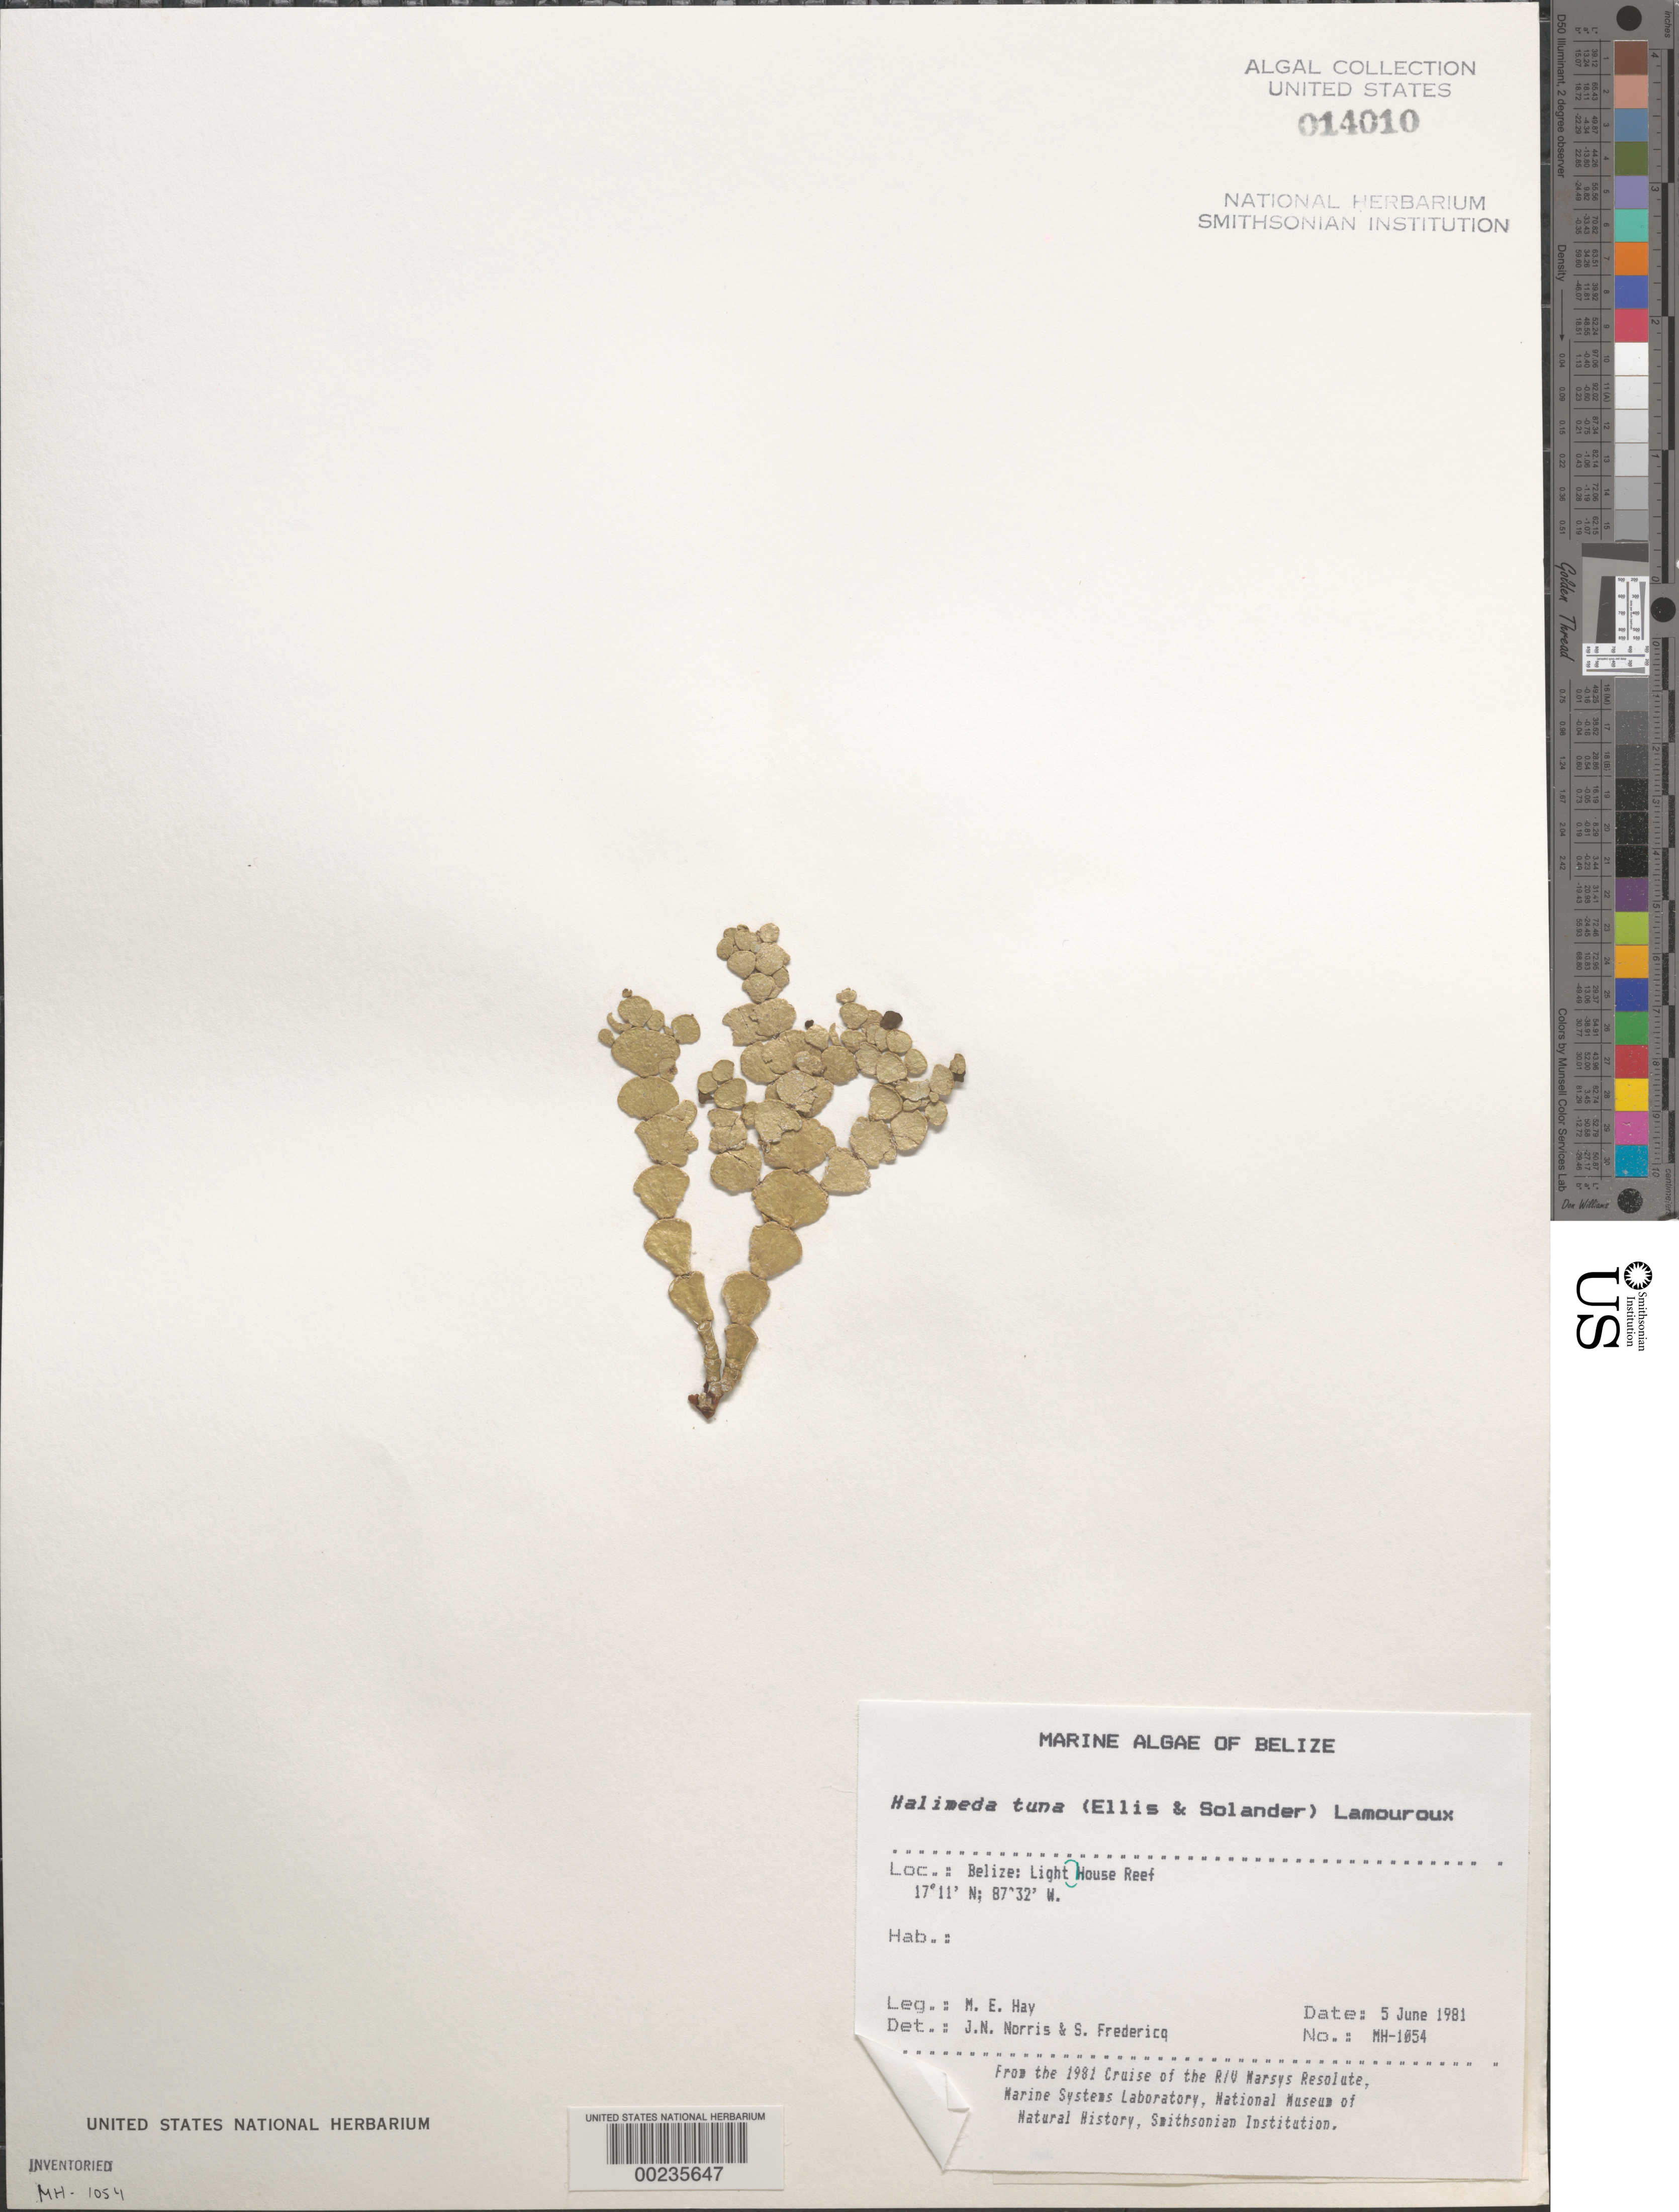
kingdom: Plantae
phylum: Chlorophyta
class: Ulvophyceae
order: Bryopsidales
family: Halimedaceae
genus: Halimeda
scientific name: Halimeda tuna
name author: (J. Ellis & Sol.) J.V.Lamouroux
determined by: Norris, J. N.; Fredericq, S.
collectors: M. E. Hay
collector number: MEH-1054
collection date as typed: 05 Jun 1981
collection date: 1981-06-05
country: Belize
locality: Lighthouse reef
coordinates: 17 11'N, 87 32'W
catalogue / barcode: US 14010